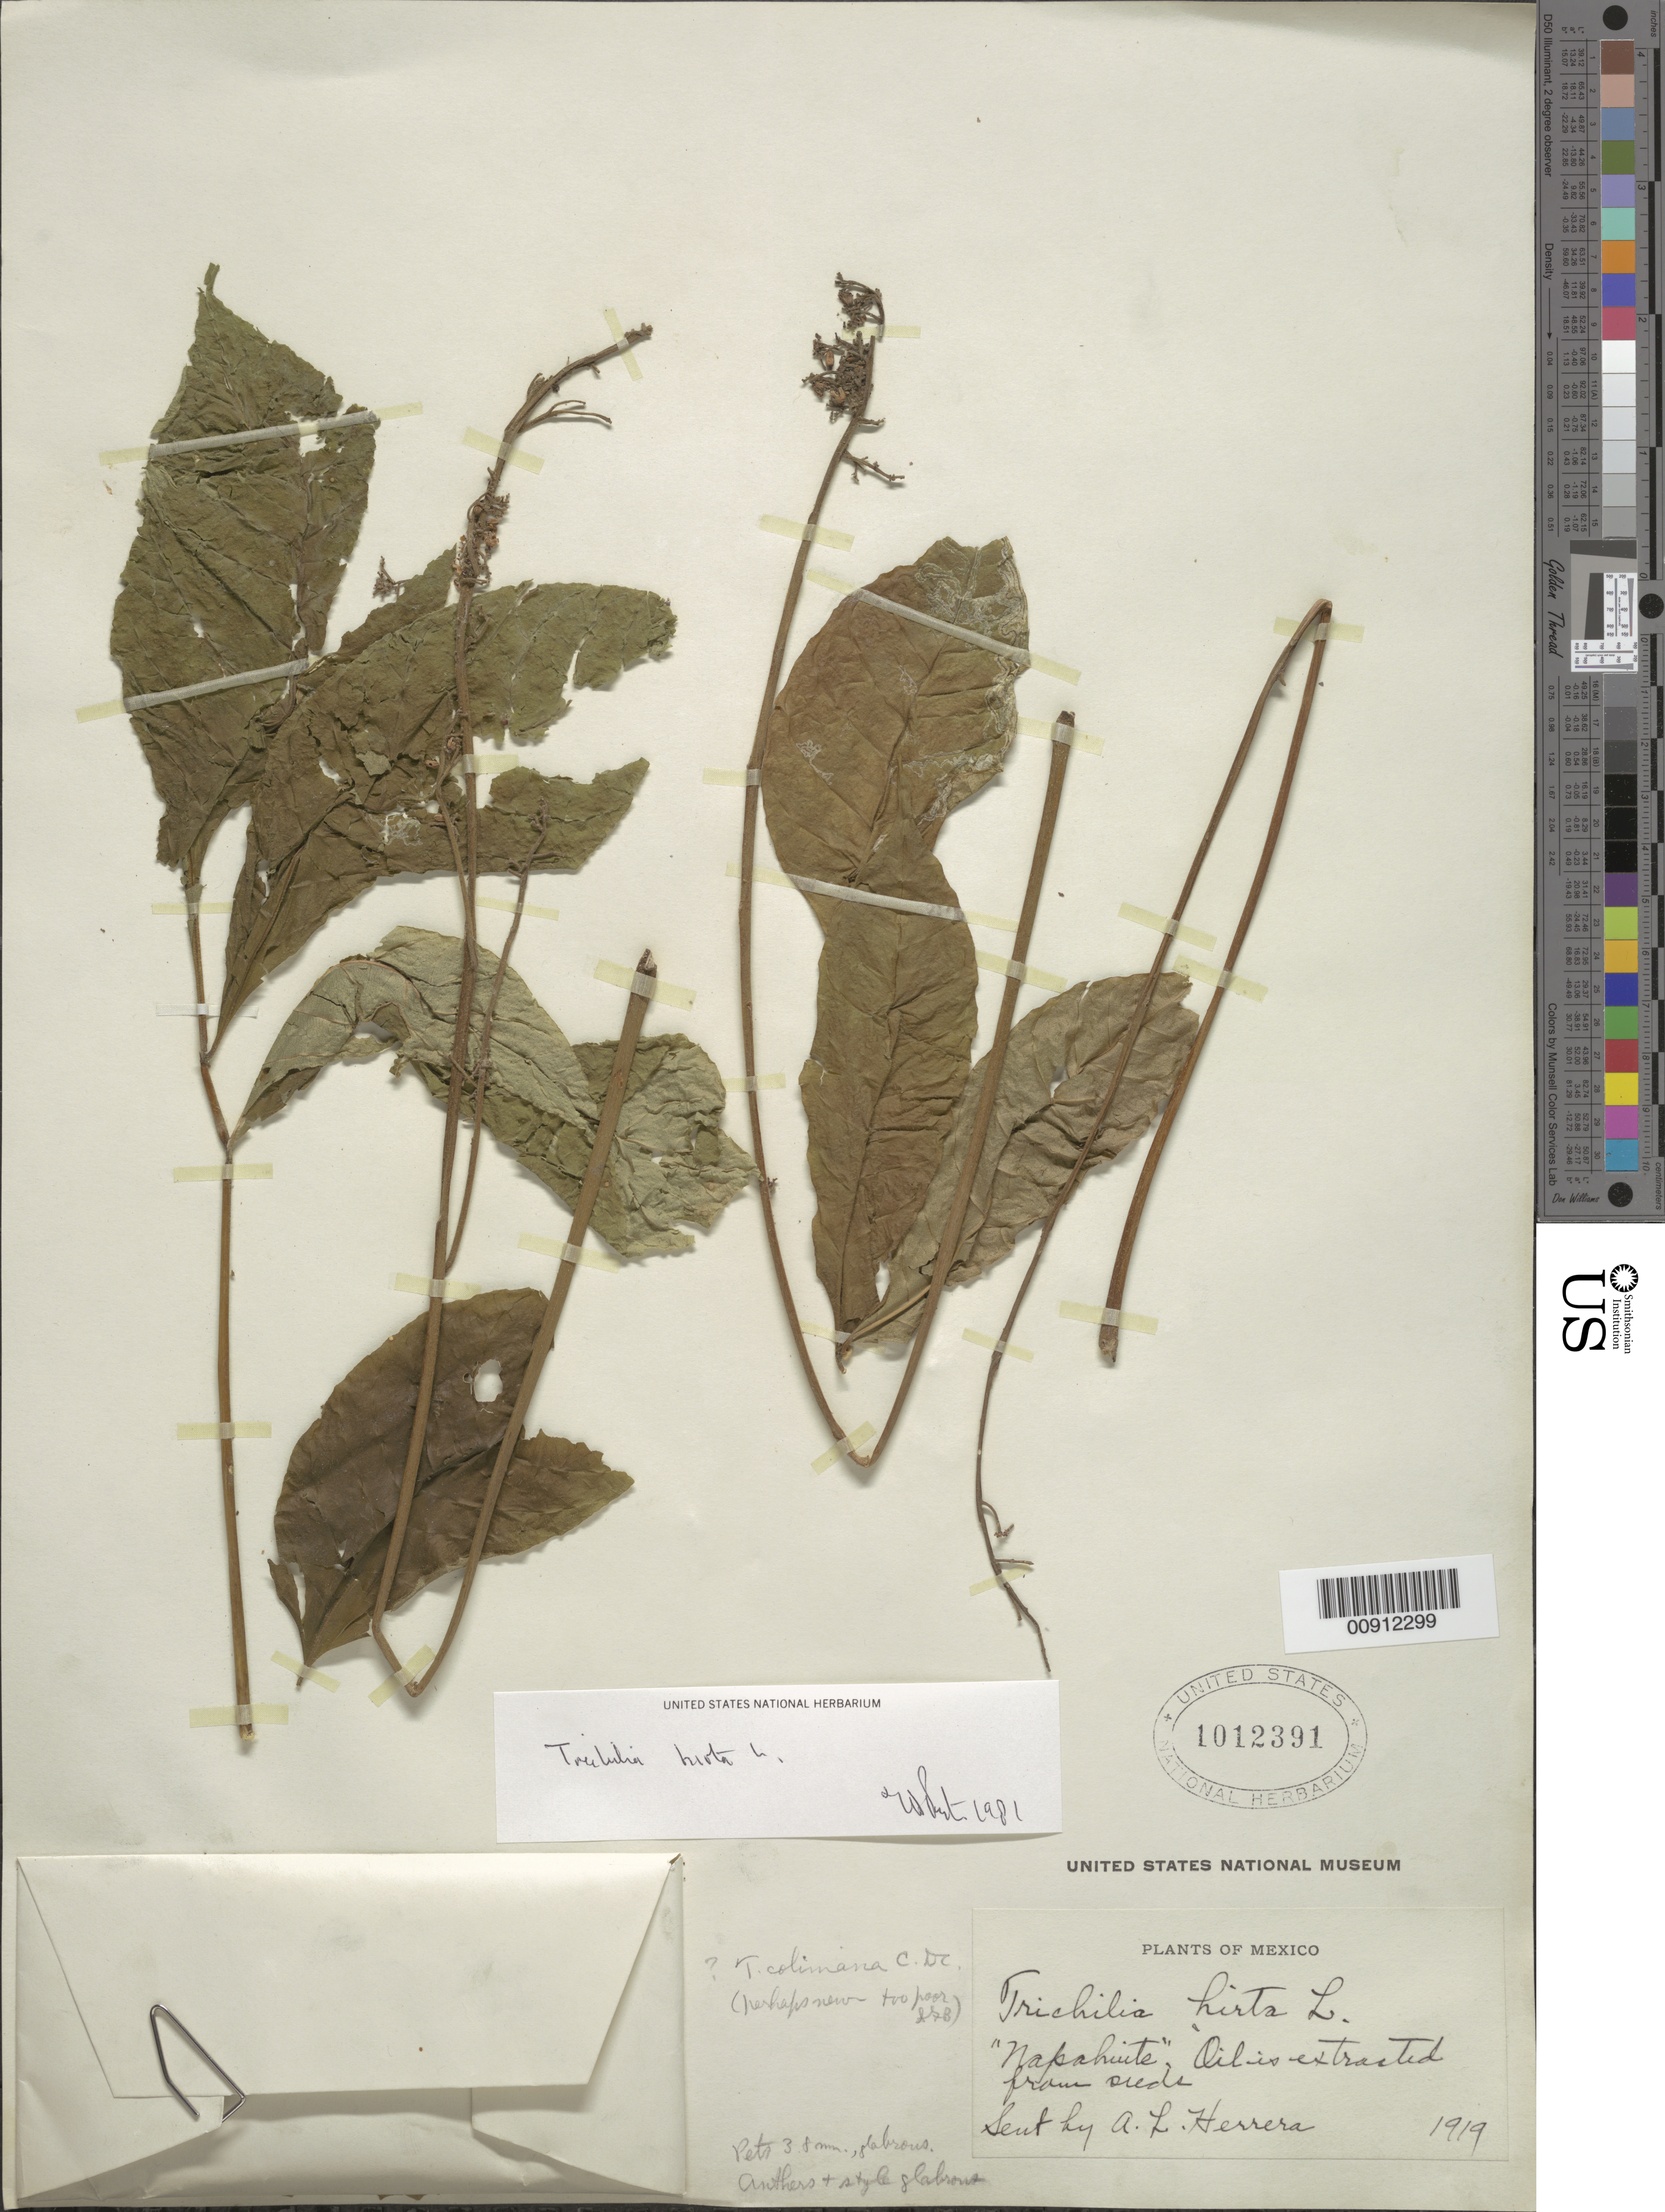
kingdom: Plantae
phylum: Tracheophyta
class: Magnoliopsida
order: Sapindales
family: Meliaceae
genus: Trichilia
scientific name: Trichilia hirta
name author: L.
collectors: A. L. Herrera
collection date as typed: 1919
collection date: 1919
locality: Mexico.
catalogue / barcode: US 1012391